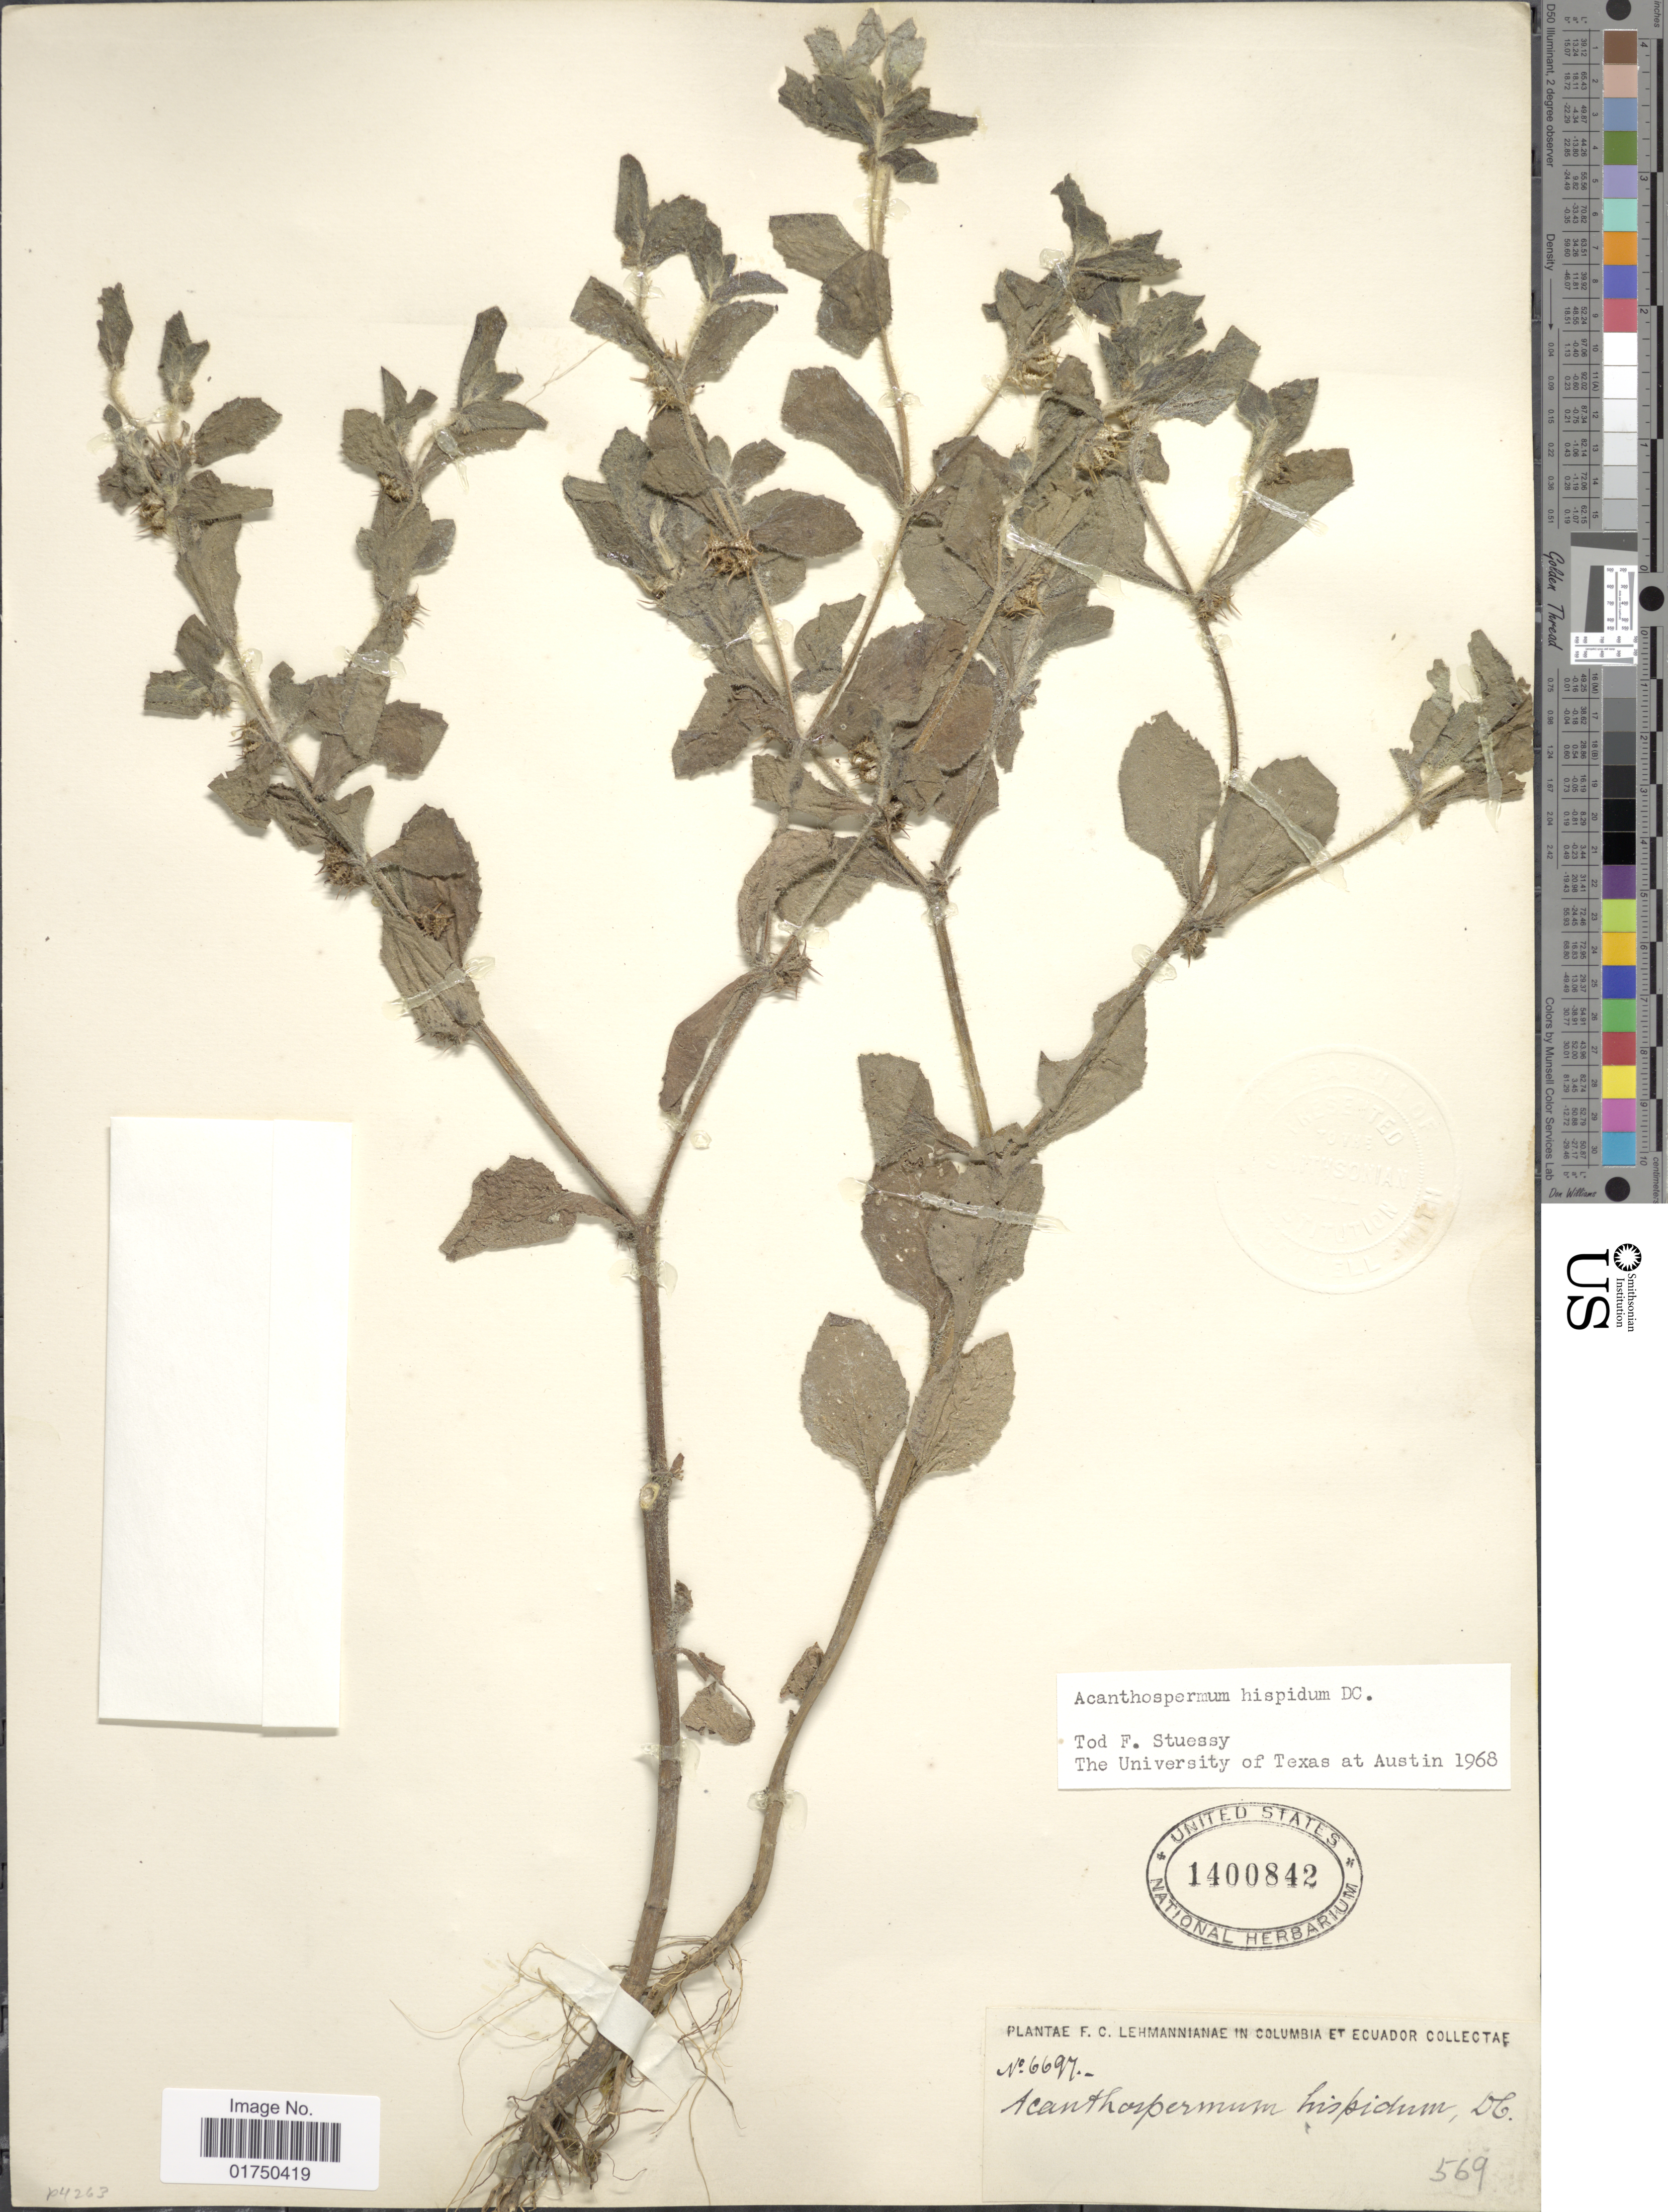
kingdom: Plantae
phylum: Tracheophyta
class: Magnoliopsida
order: Asterales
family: Asteraceae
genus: Acanthospermum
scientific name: Acanthospermum hispidum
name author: DC.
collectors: F. C. Lehmann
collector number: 6697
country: Colombia / Ecuador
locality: Columbia et Ecuador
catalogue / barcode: US 1400842